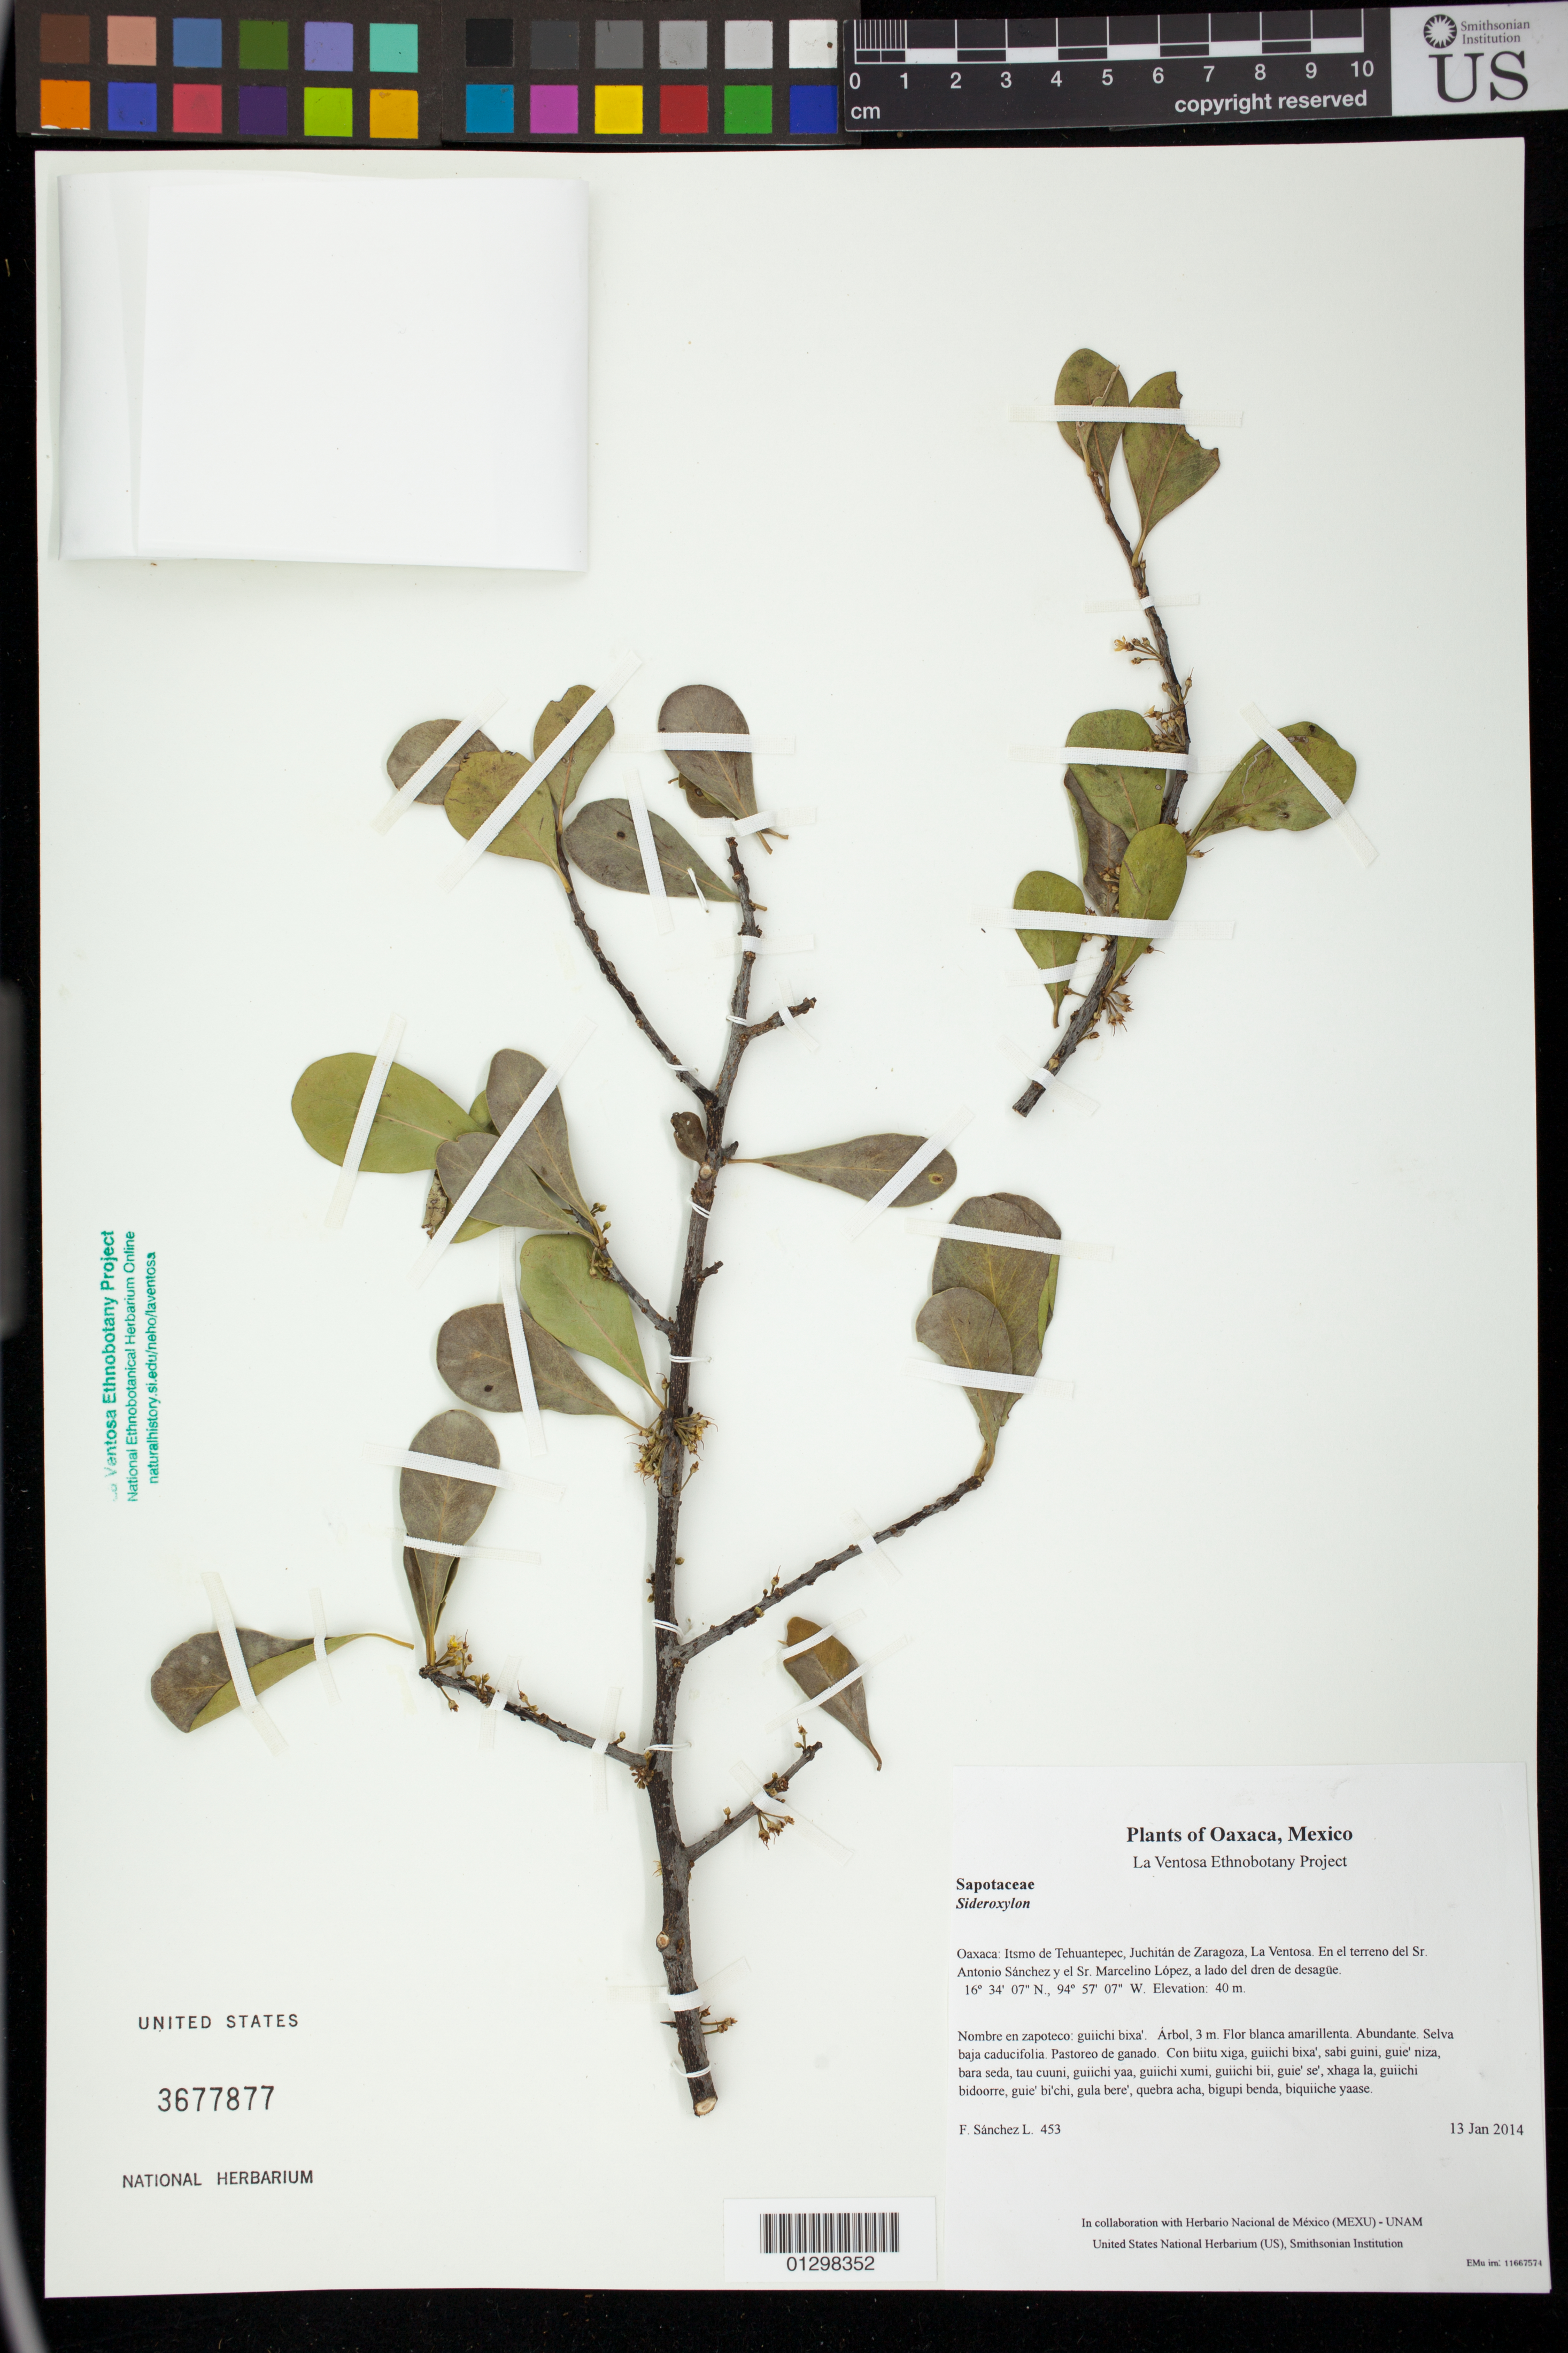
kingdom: Plantae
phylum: Tracheophyta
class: Magnoliopsida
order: Ericales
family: Sapotaceae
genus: Sideroxylon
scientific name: Sideroxylon celastrinum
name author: (Kunth) T.D. Penn.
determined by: Reyes García, A.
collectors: F. Sánchez L.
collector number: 453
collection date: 2014-01-13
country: Mexico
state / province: Oaxaca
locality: Itsmo de Tehuantepec, Juchitán de Zaragoza, La Ventosa. En el terreno del Sr. Antonio Sánchez y el Sr. Marcelino López, a lado del dren de desagüe.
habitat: Selva baja caducifolia. Pastoreo de ganado.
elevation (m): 40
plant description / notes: JEBOT, MEXU, SERO, US; Yaga xada. 3 m. Guie' naquichi' naguchi ga. Stale.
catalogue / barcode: US 3677877